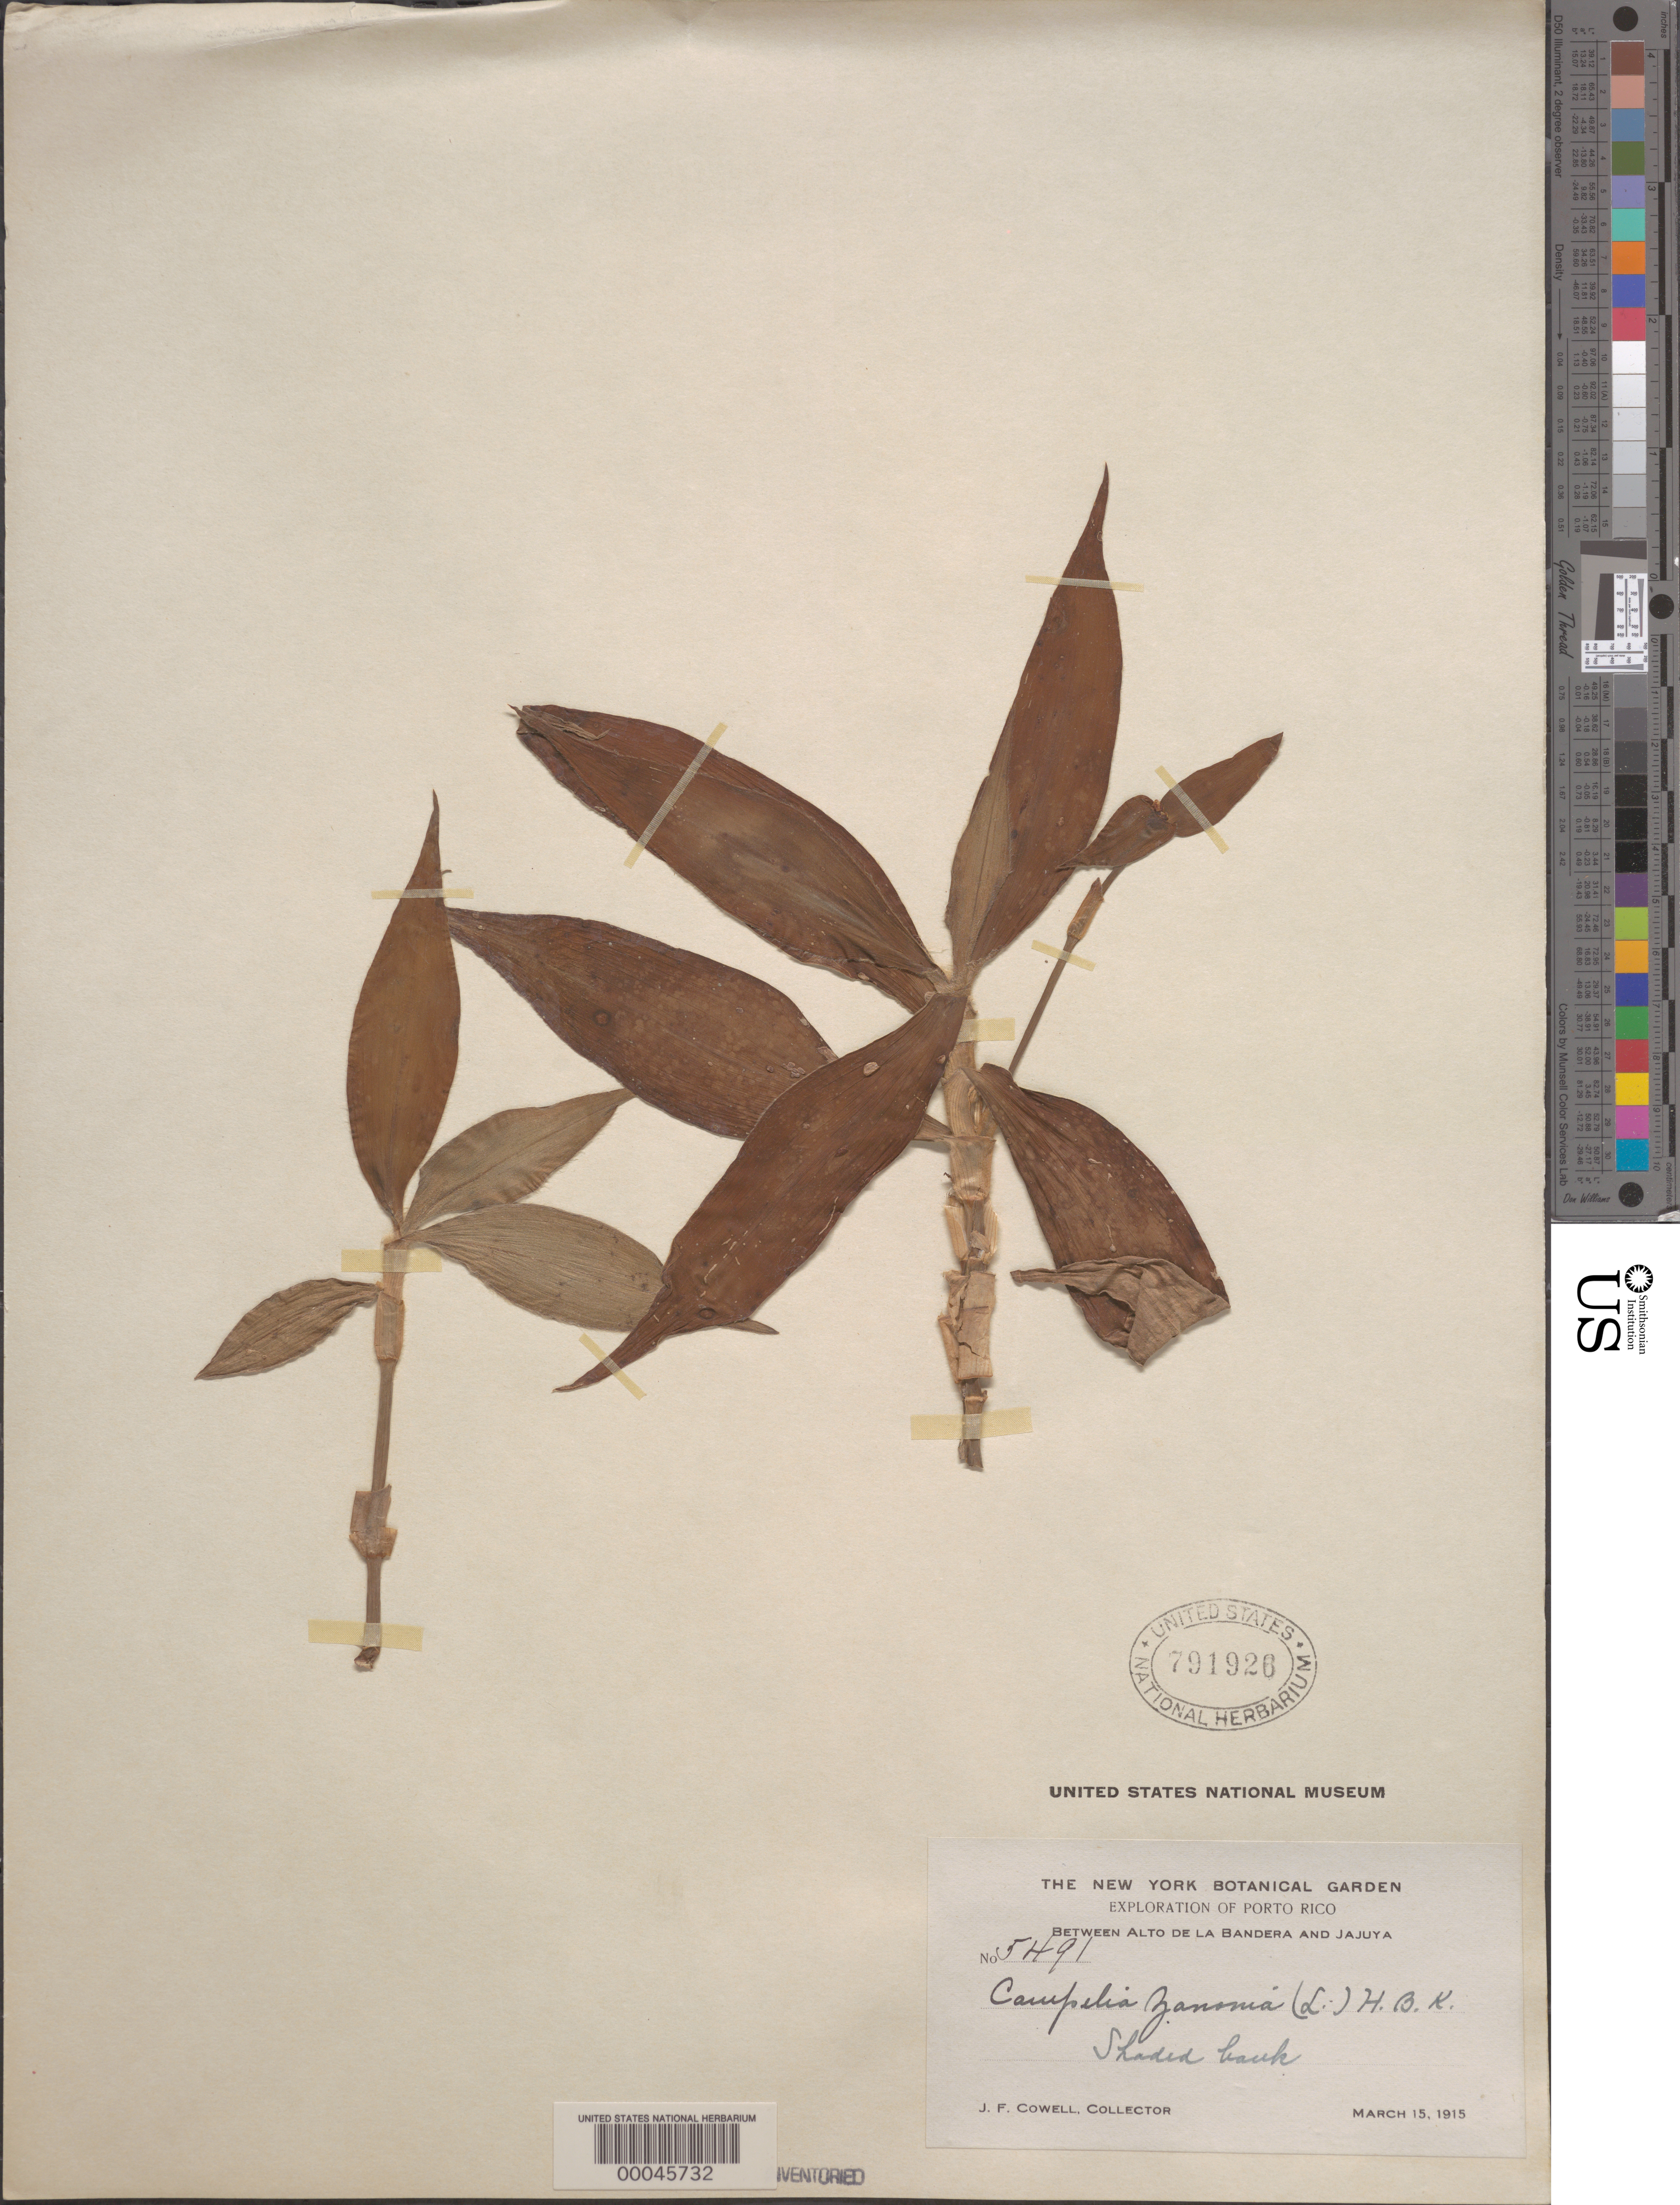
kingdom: Plantae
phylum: Tracheophyta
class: Liliopsida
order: Commelinales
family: Commelinaceae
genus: Tradescantia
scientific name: Tradescantia zanonia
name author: (L.) Sw.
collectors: J. F. Cowell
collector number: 5491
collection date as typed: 15 Mar 1915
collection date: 1915-03-15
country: Puerto Rico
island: Greater Antilles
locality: Between alto de la bandera and jayuya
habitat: Shaded bank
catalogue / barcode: US 791926